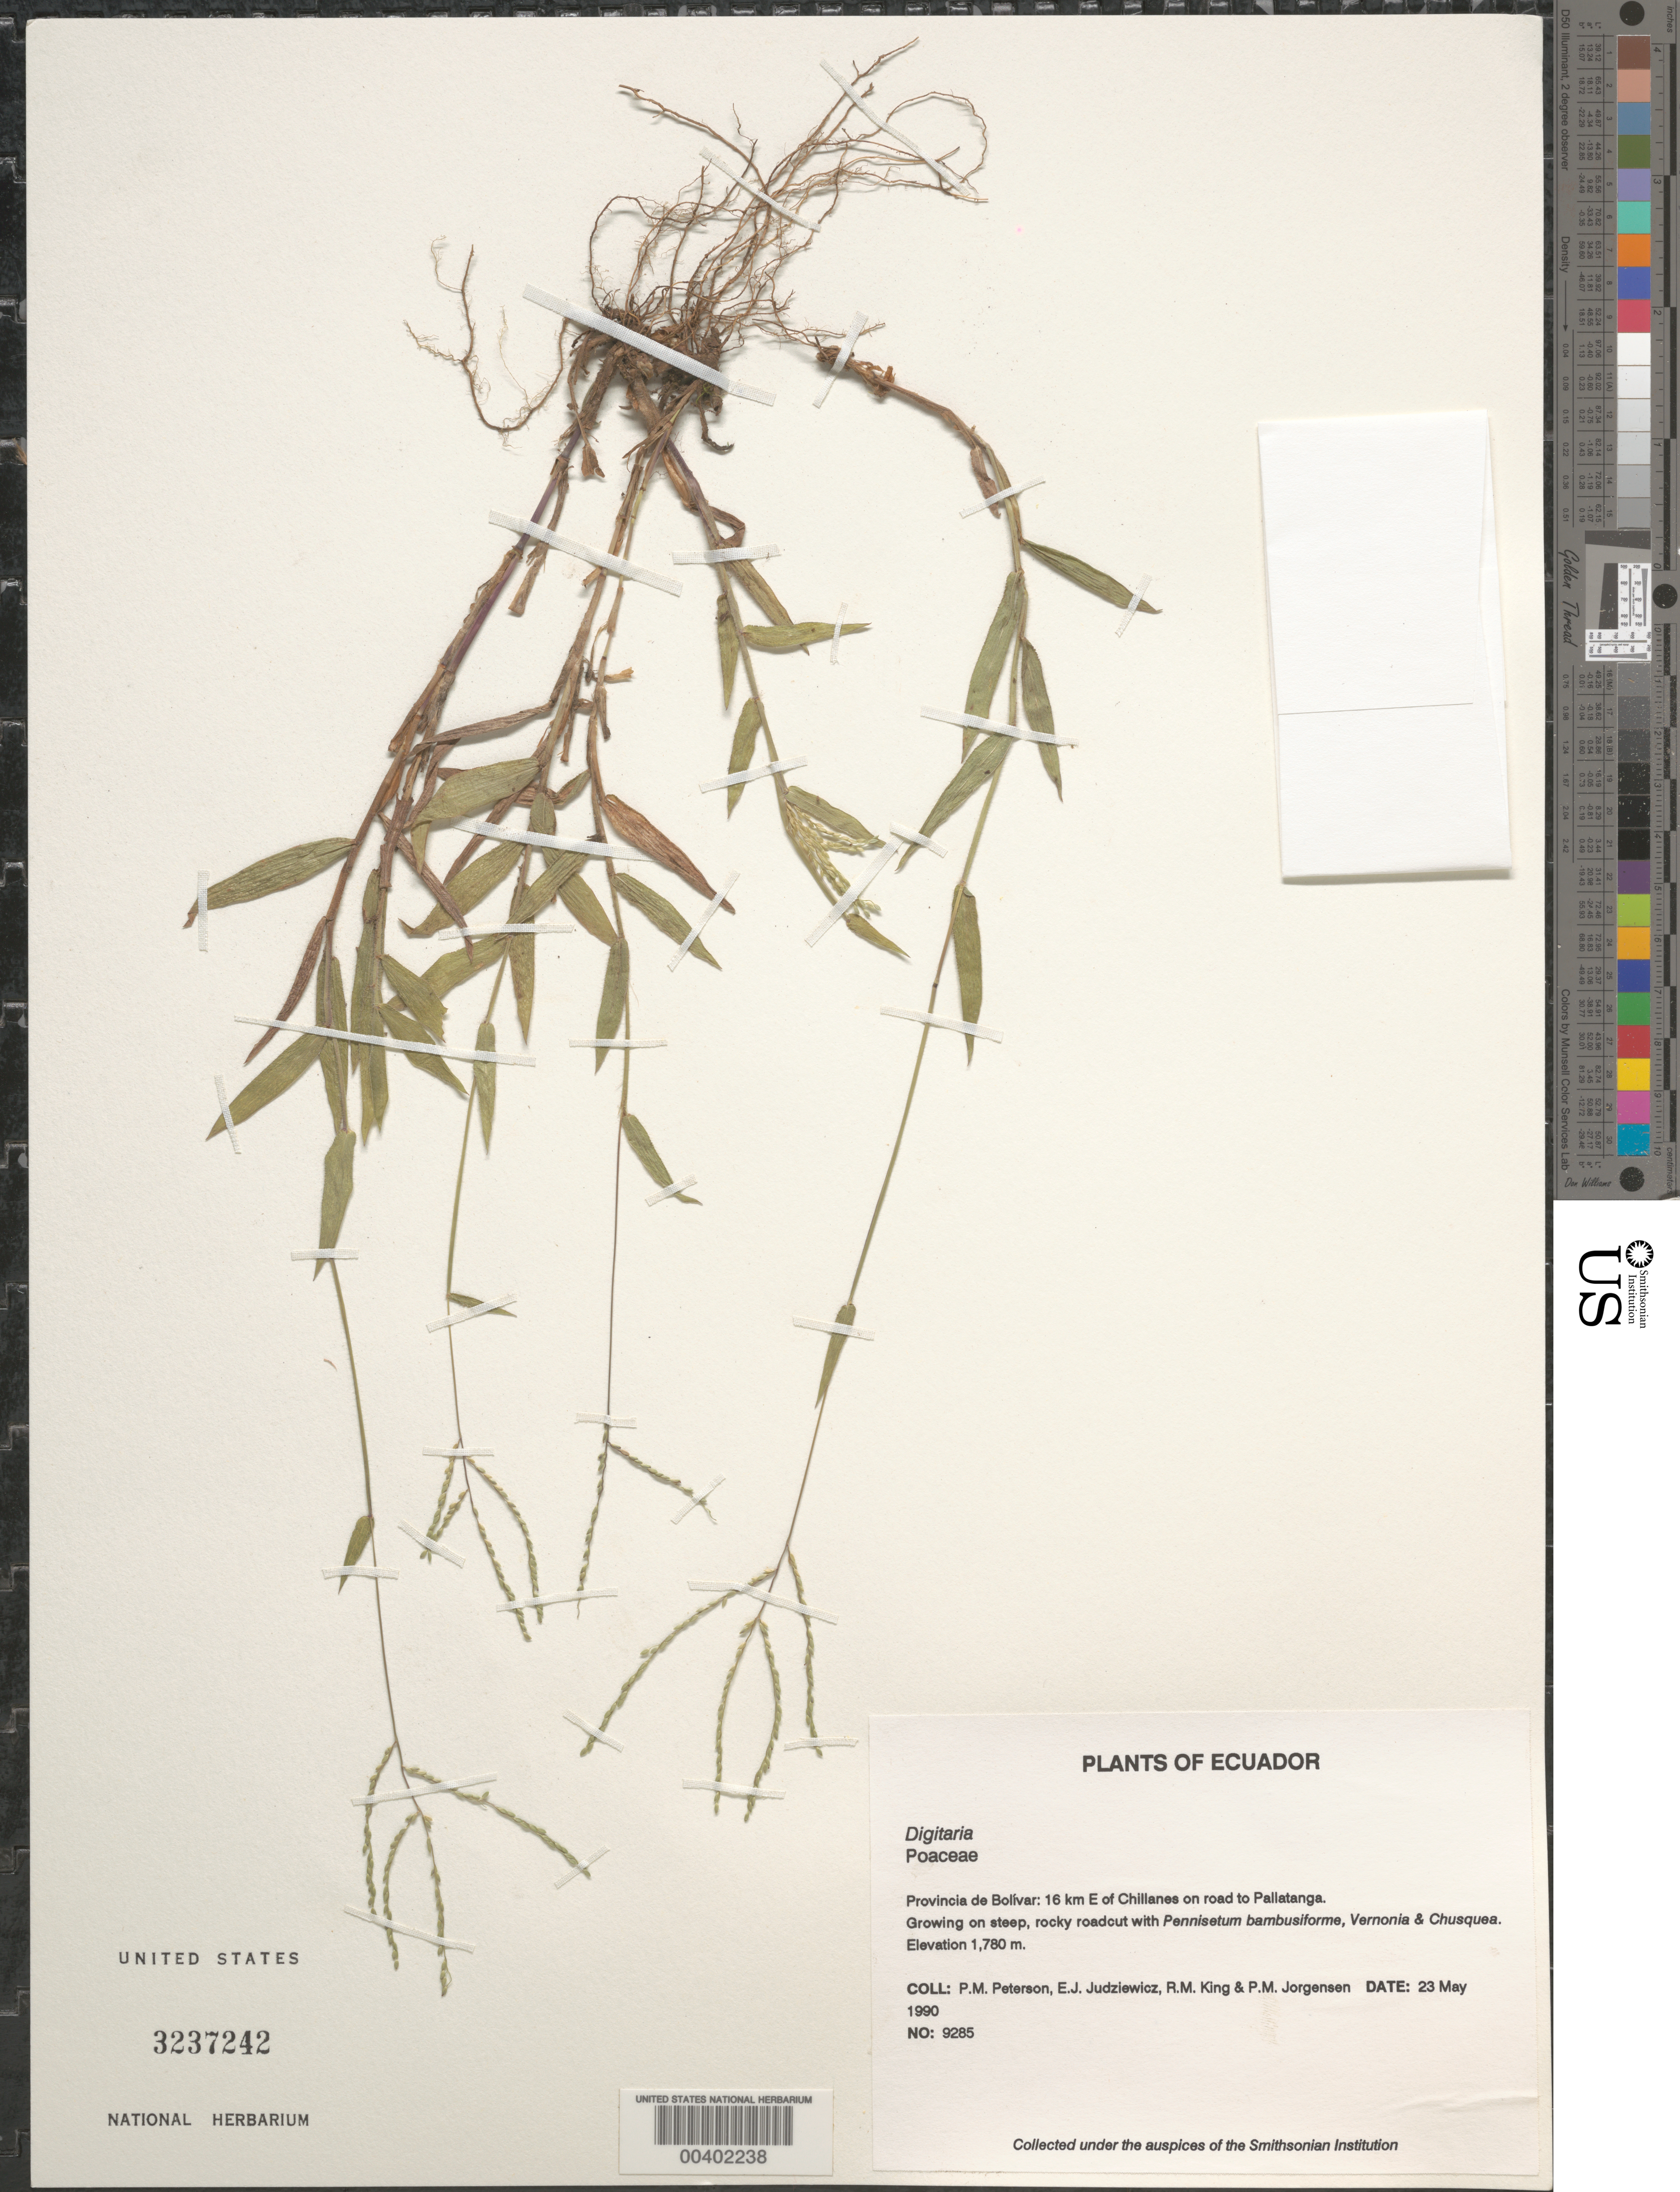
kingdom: Plantae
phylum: Tracheophyta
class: Liliopsida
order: Poales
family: Poaceae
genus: Digitaria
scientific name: Digitaria sp.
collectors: P. M. Peterson, E. J. Judziewicz, R. M. King & P. M. Jørgensen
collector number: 09285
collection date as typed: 23 May 1990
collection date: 1990-05-23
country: Ecuador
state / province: Bolívar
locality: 16 km E of Chillanes on road to Pallatanga.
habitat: Growing on steep, rocky roadcut with Pennisetum bambusiforme, Vernonia & Chusquea.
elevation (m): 1780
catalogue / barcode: US 3237242